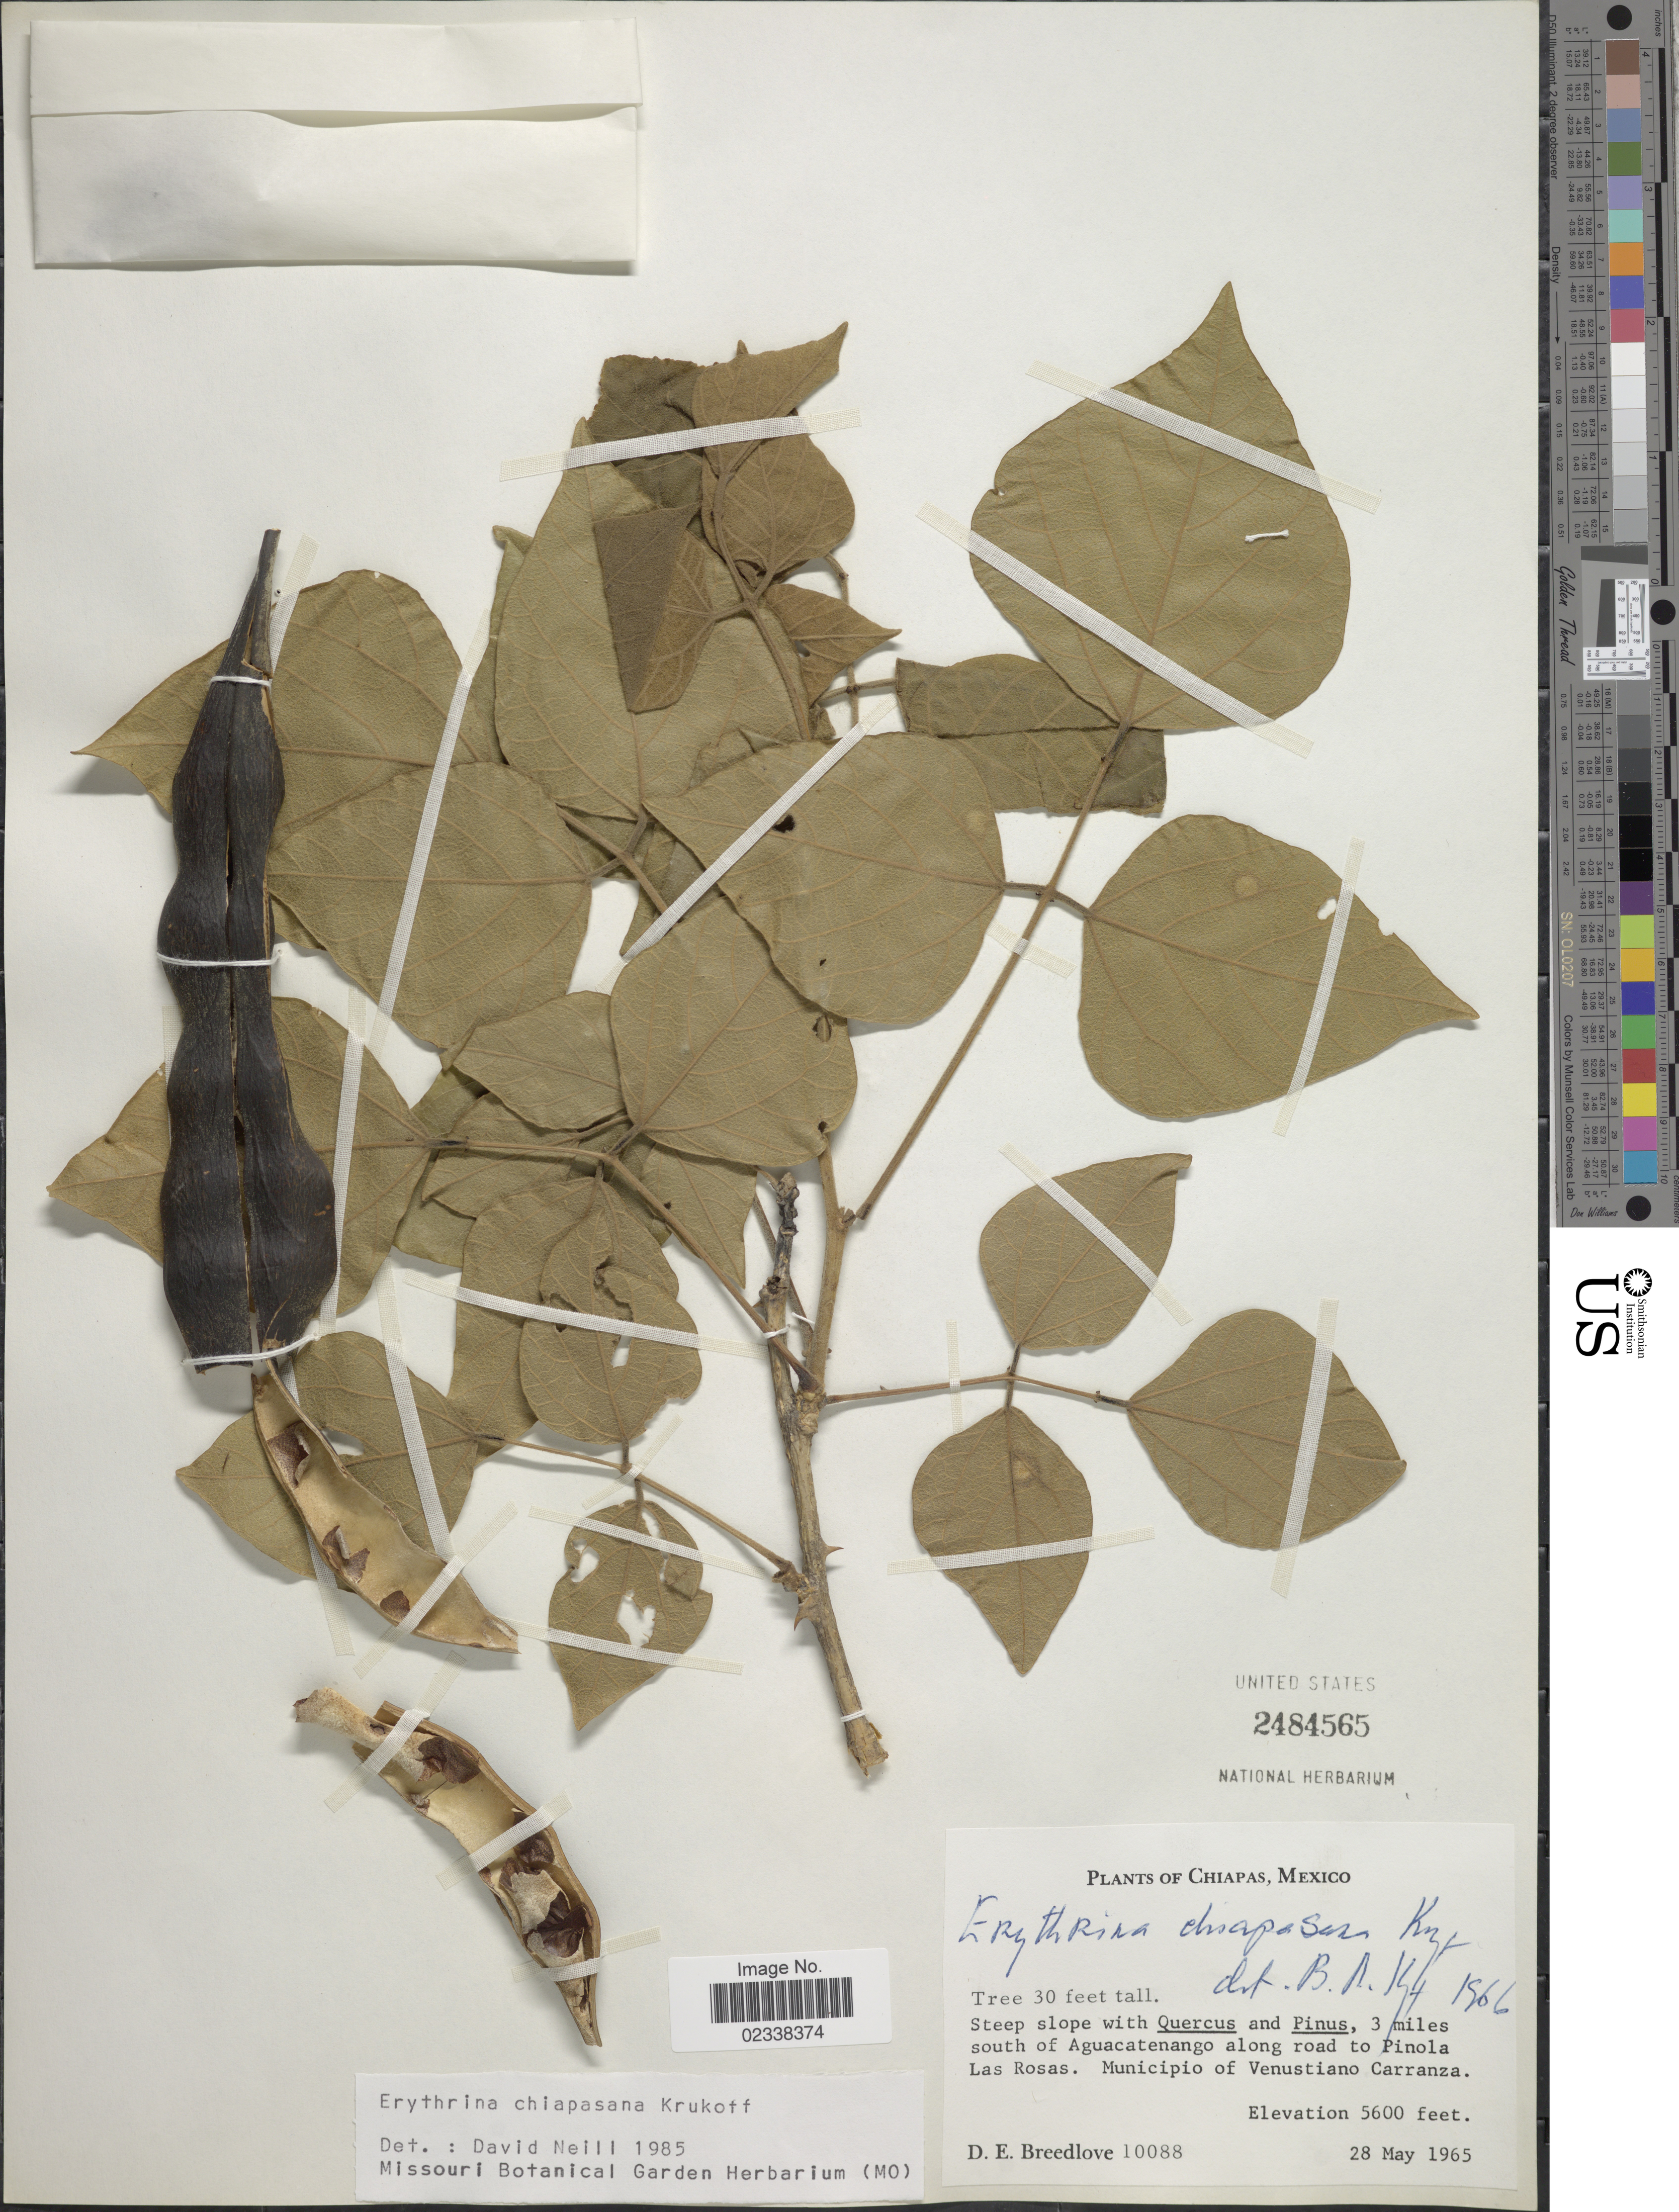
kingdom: Plantae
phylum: Tracheophyta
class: Magnoliopsida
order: Fabales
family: Fabaceae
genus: Erythrina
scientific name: Erythrina chiapasana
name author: Krukoff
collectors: D. E. Breedlove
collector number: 10088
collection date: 1965-05-28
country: Mexico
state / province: Chiapas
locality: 3 miles south of Aguacatenango along road to Pinola Las Rosas. Municipio of Venustiano Carranza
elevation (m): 1707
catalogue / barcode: US 2484565